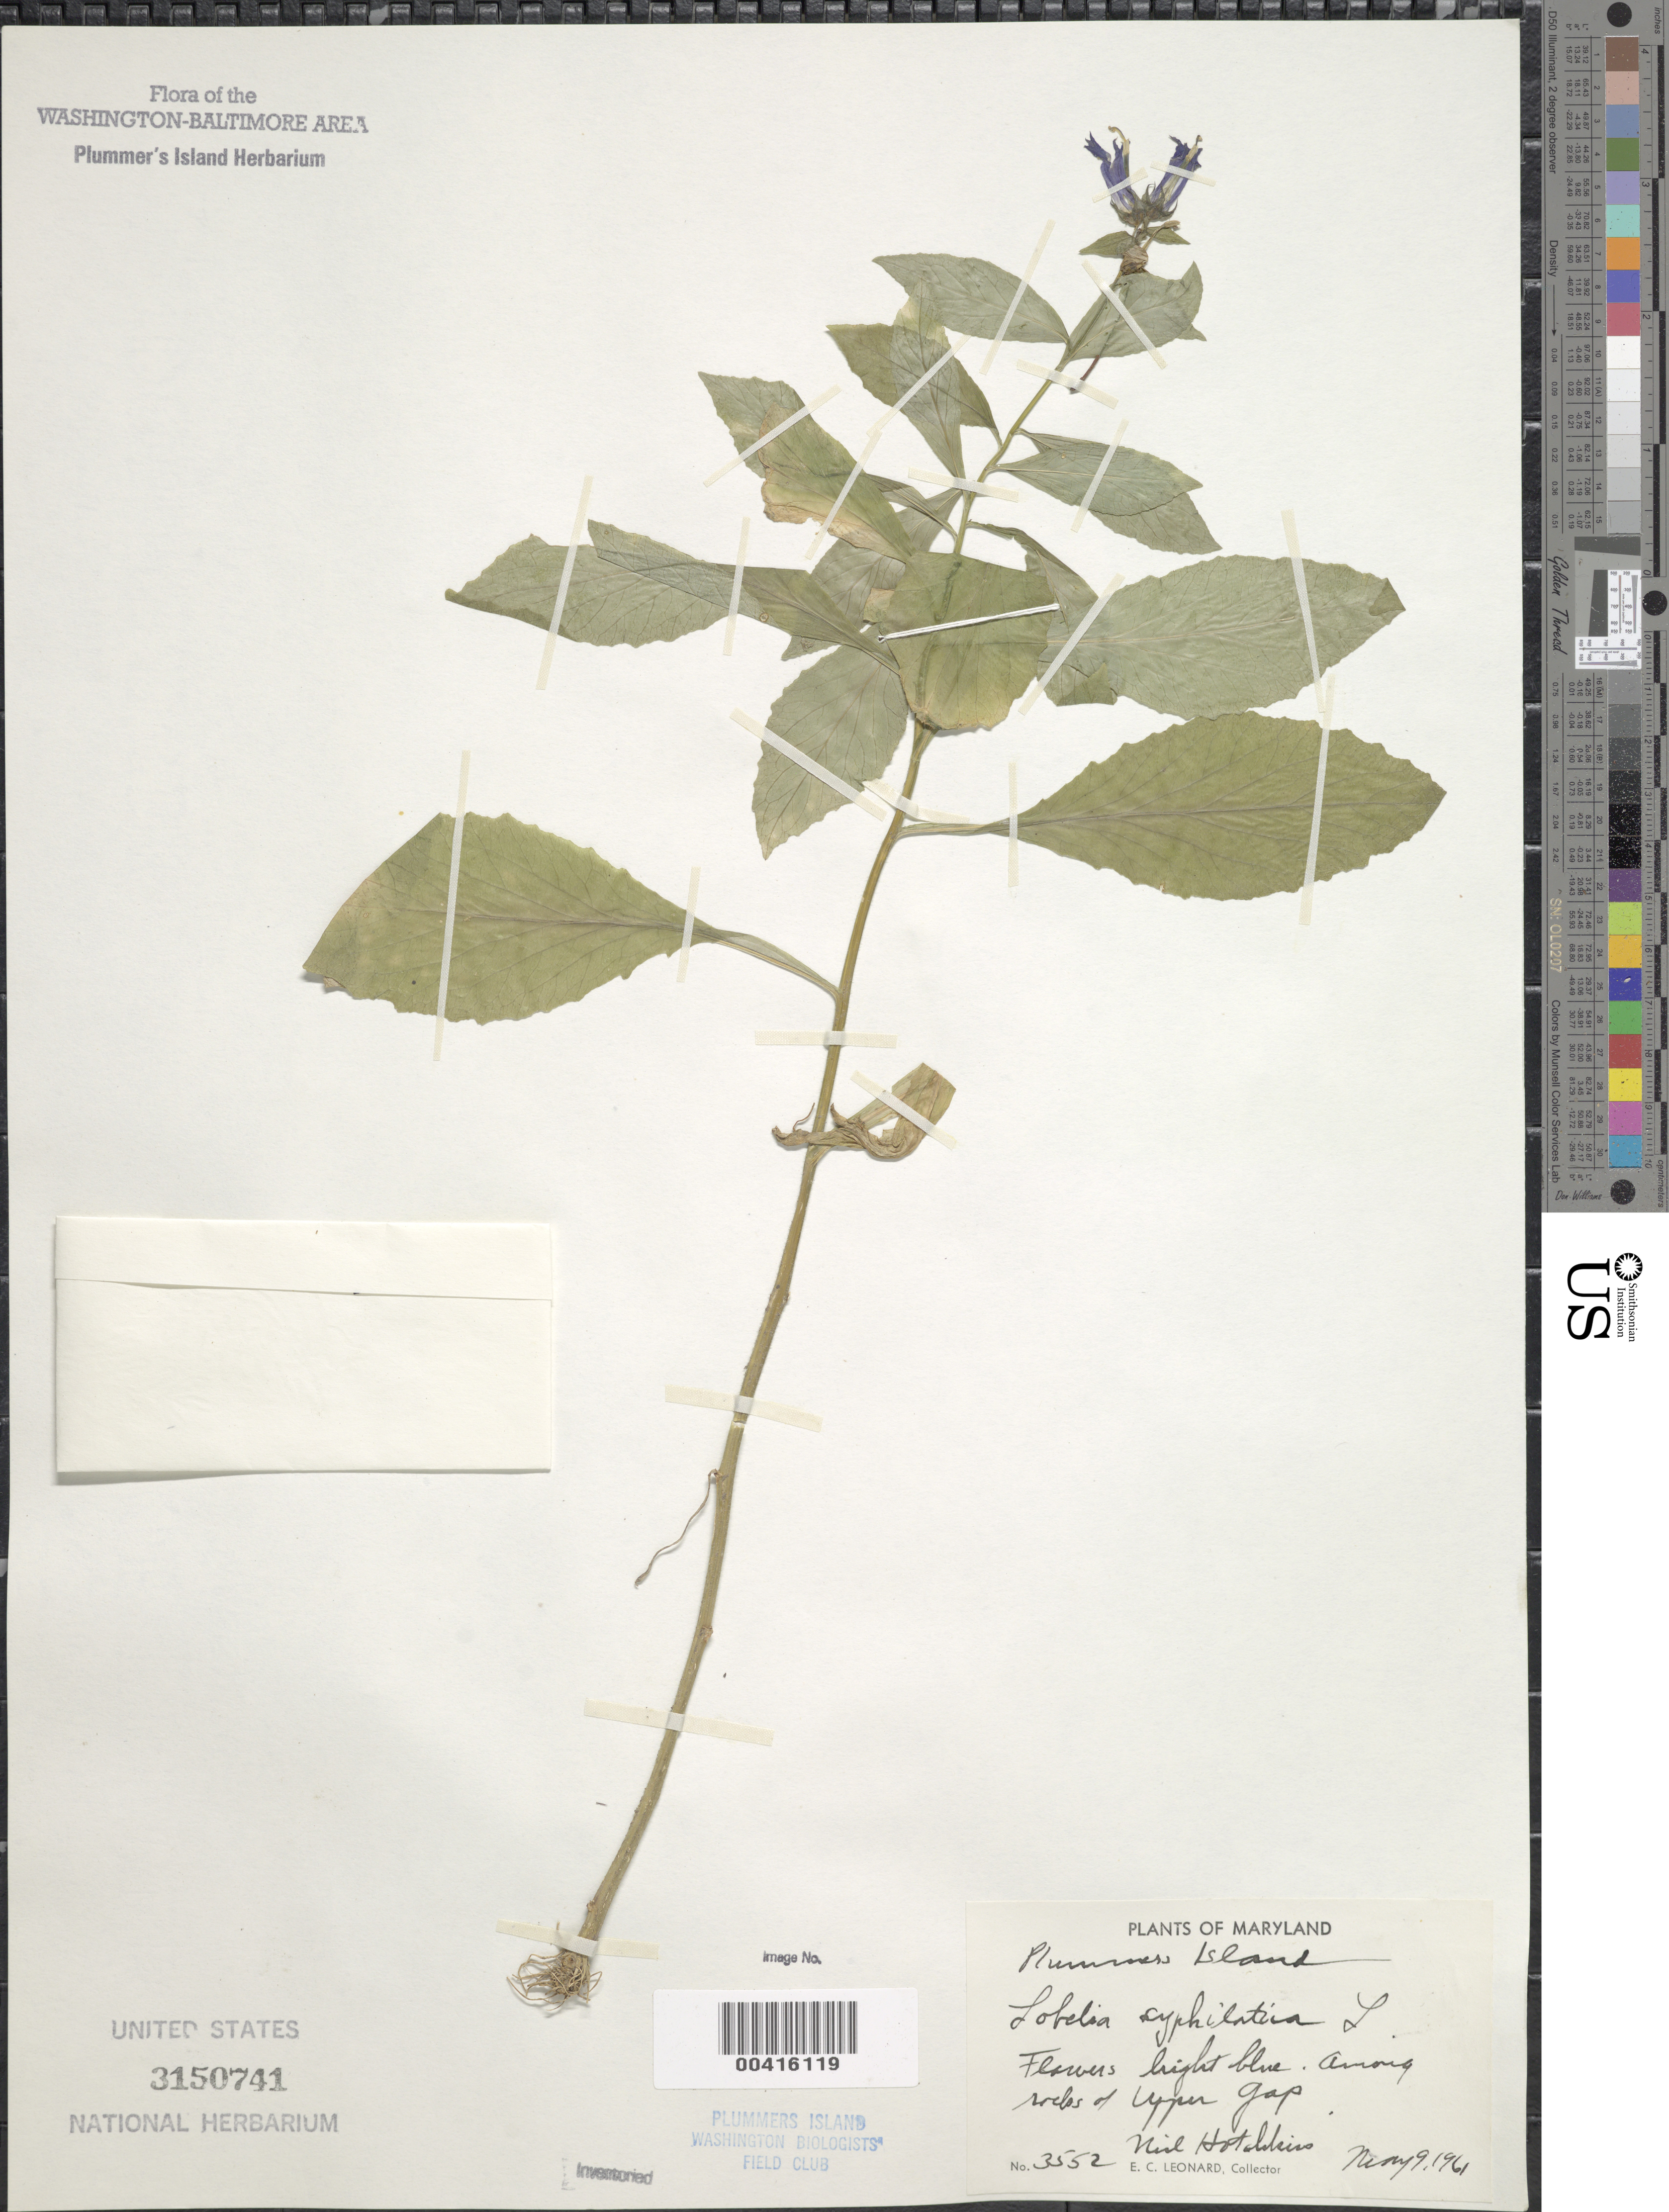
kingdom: Plantae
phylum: Tracheophyta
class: Magnoliopsida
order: Asterales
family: Campanulaceae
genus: Lobelia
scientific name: Lobelia siphilitica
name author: L.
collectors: E. C. Leonard & N. Hotchkiss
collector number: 3552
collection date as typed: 09 May 1961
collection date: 1961-05-09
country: United States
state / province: Maryland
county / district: Montgomery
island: Plummers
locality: Plummer's Island; Upper Gap C. & O. Canal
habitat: Among rocks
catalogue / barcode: US 3150741